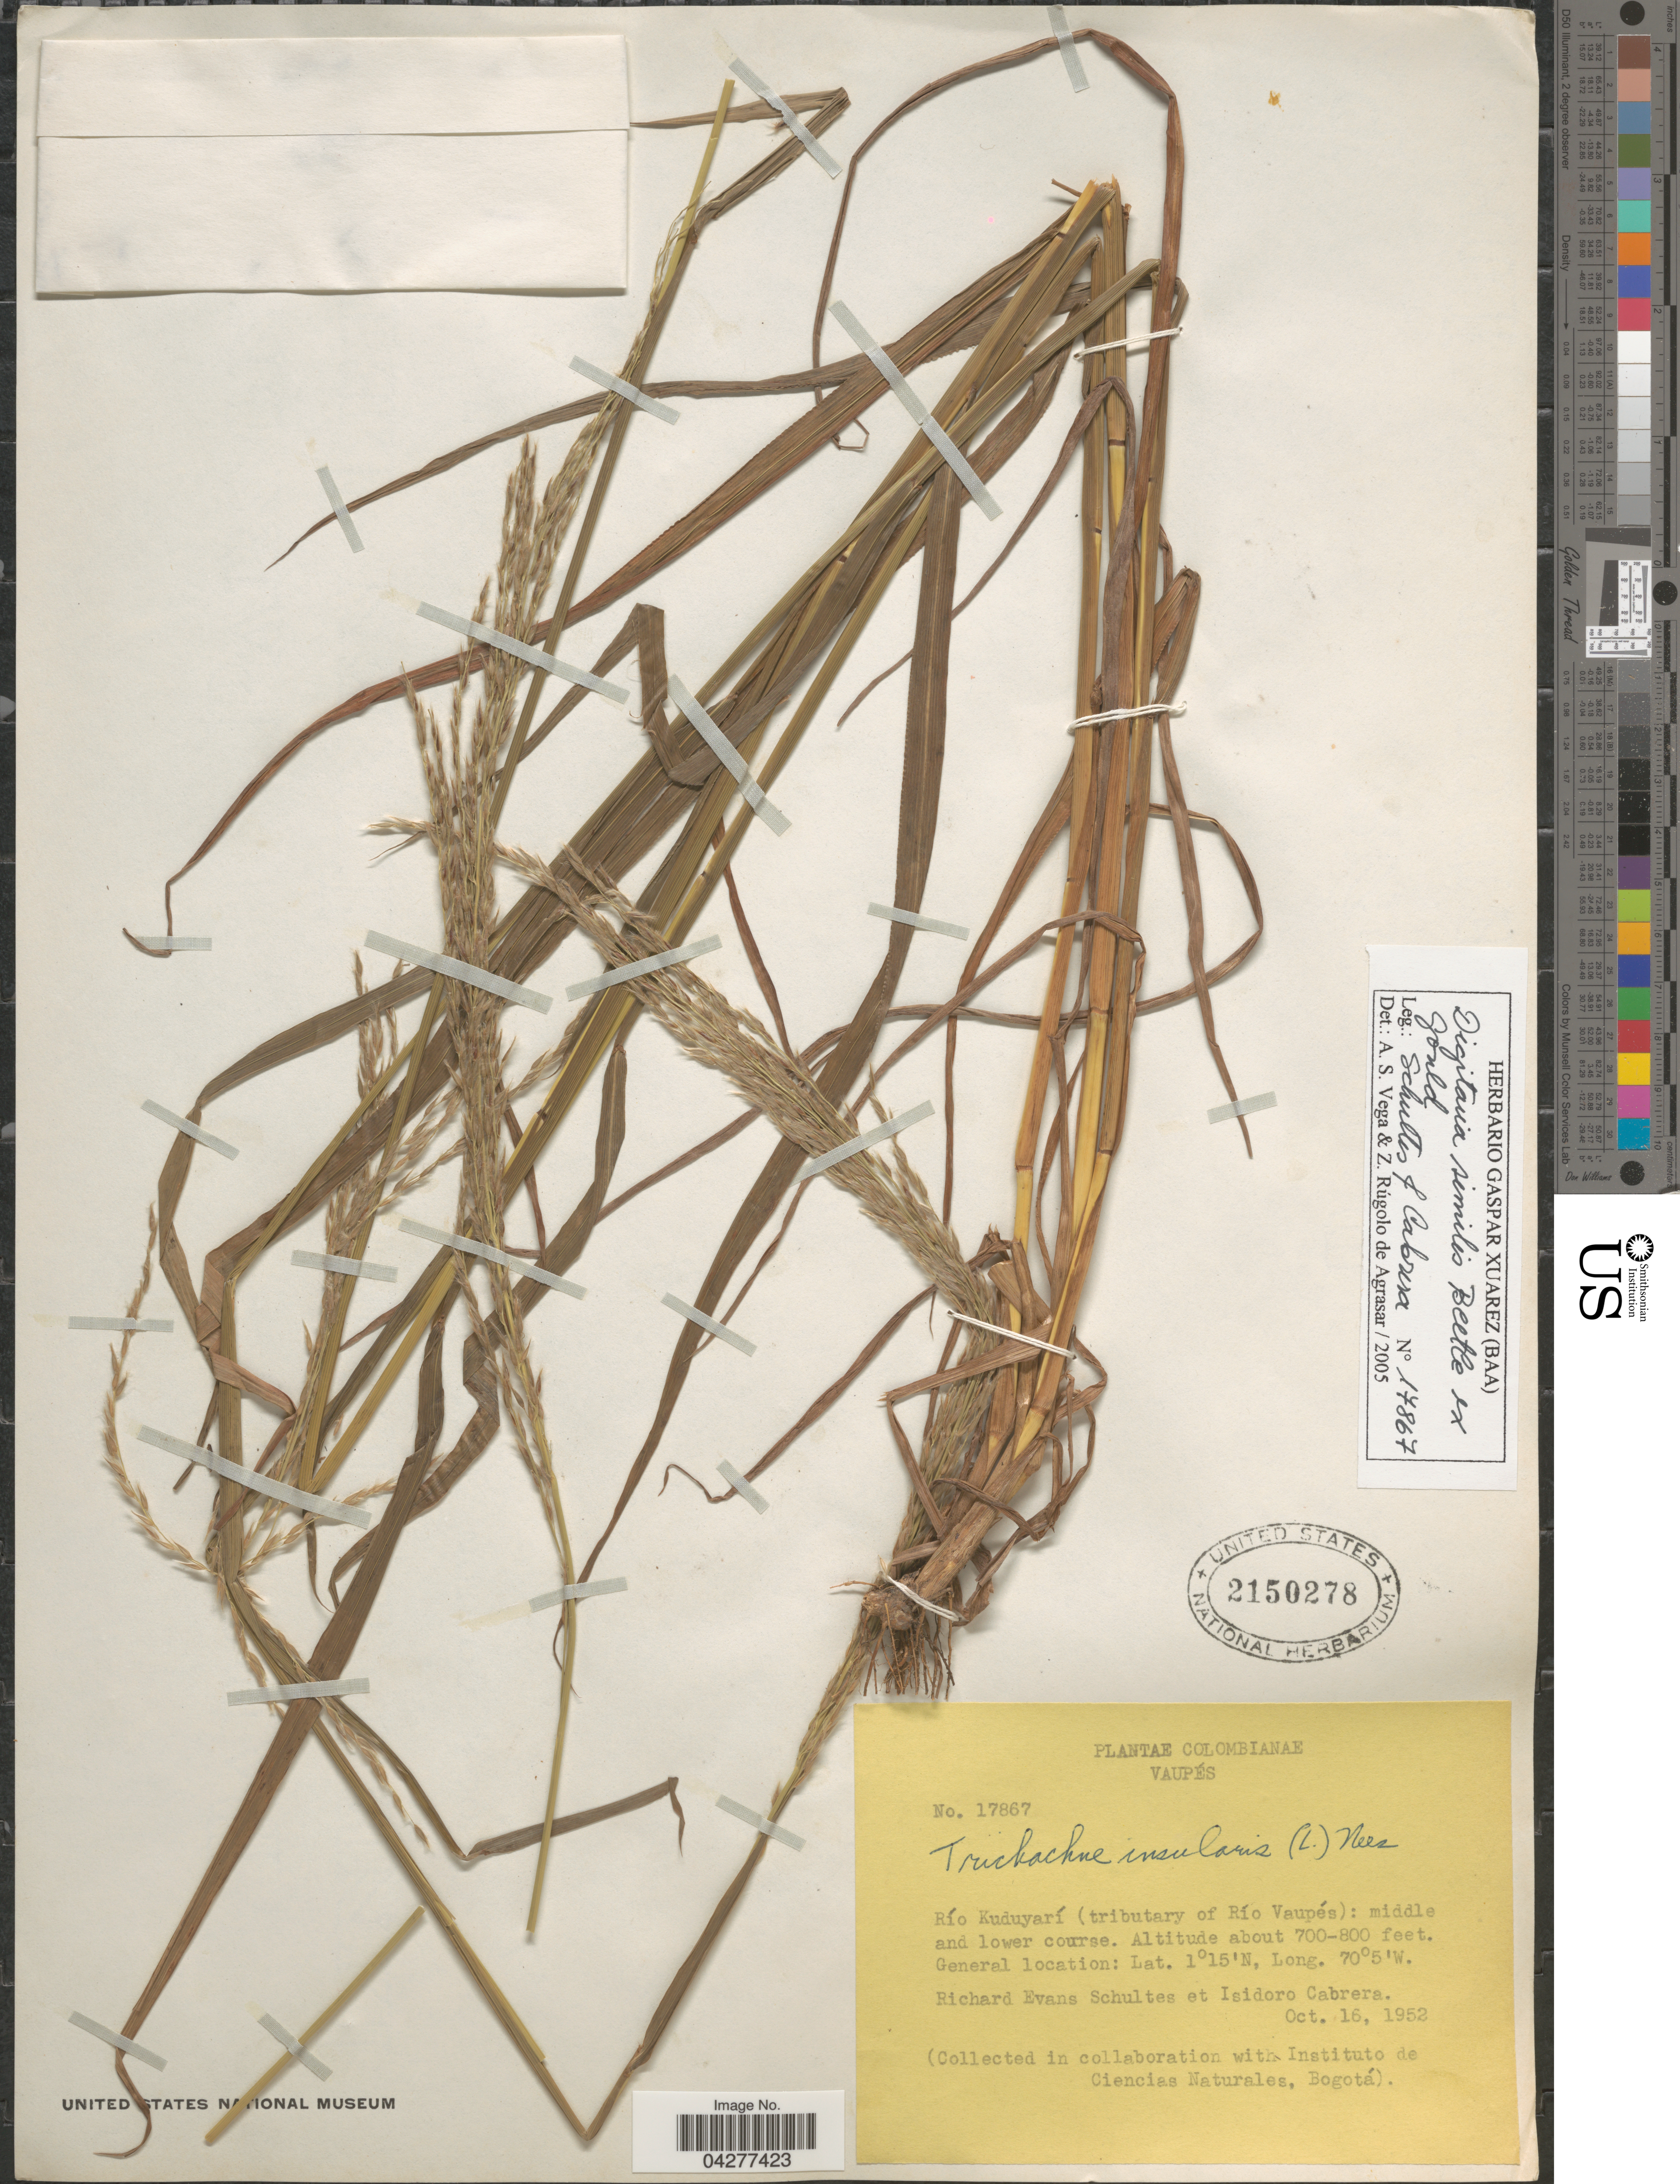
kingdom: Plantae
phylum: Tracheophyta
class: Liliopsida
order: Poales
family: Poaceae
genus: Digitaria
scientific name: Digitaria similis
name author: Beetle ex Gould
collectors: R. E. Schultes & I. Cabrera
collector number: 17867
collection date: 1952-10-16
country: Colombia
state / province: Vaupés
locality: Río Kuduyarí (tributary of Río Vaupés): middle and lower course.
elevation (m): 213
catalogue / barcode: US 2150278